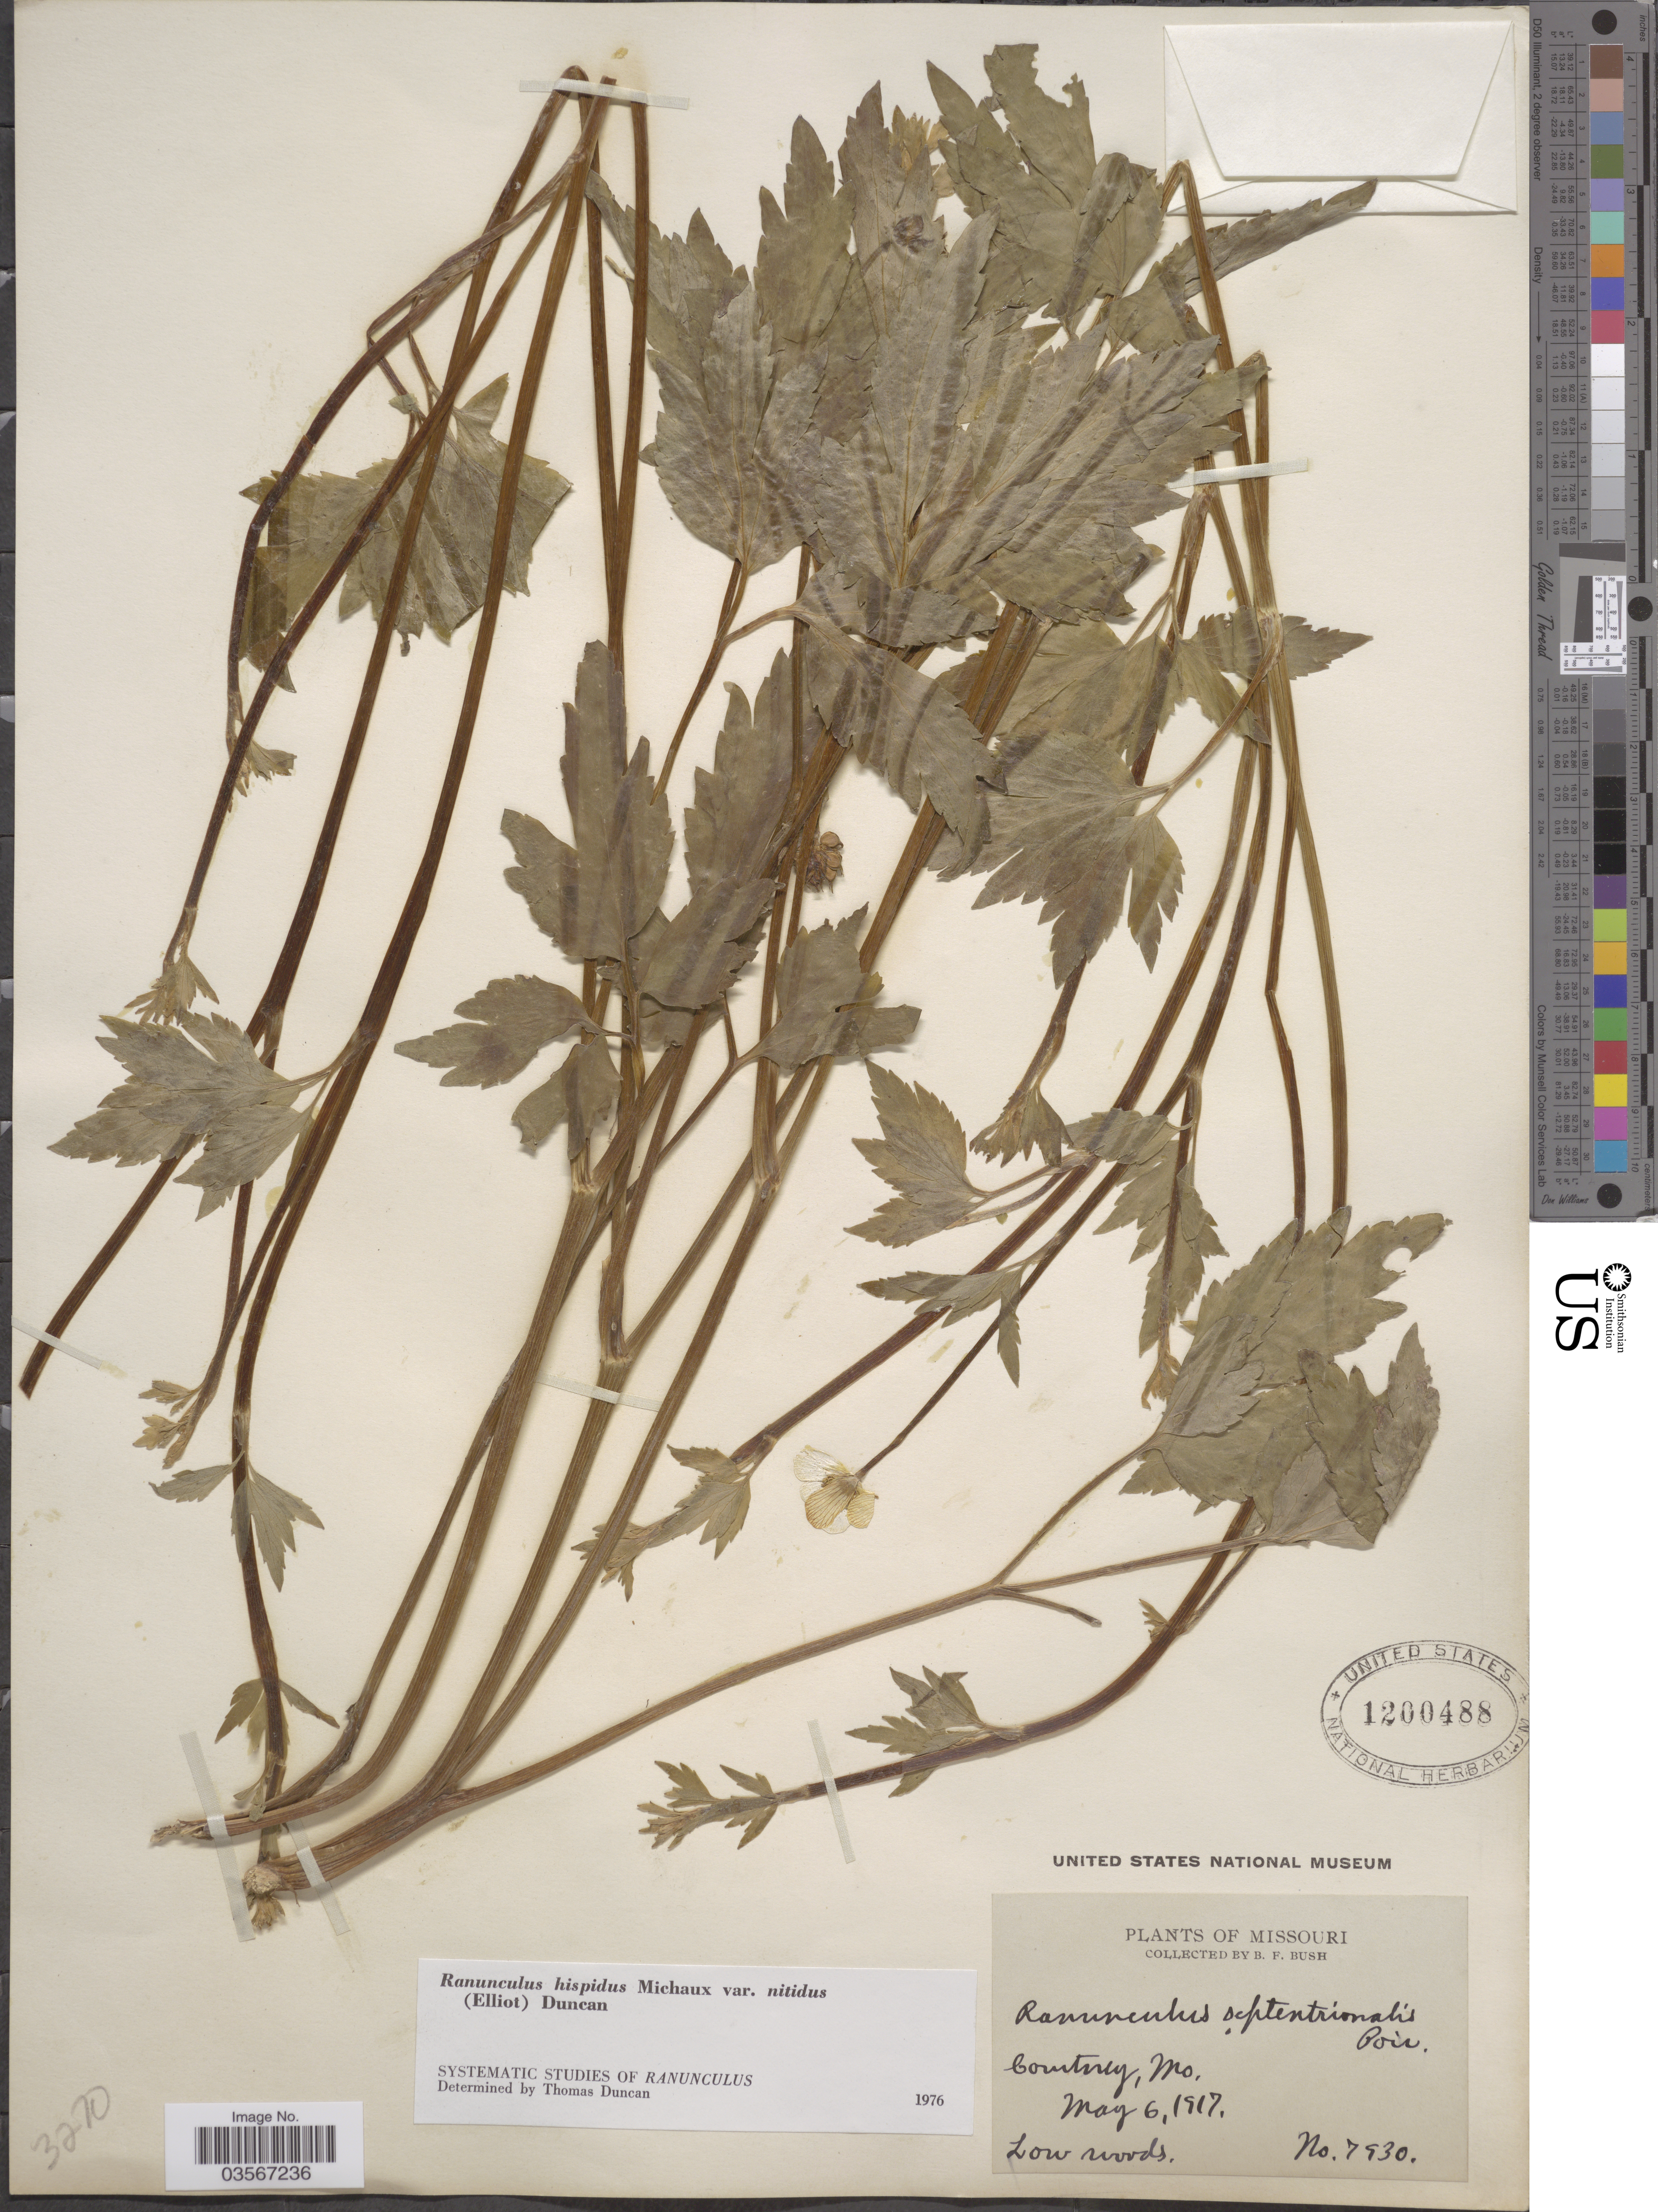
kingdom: Plantae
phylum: Tracheophyta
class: Magnoliopsida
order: Ranunculales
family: Ranunculaceae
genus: Ranunculus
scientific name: Ranunculus hispidus var. nitidus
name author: (Chapm.) T. Duncan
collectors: B. F. Bush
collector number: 7930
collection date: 1917-05-06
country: United States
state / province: Missouri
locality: Courtney.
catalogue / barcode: US 1200488